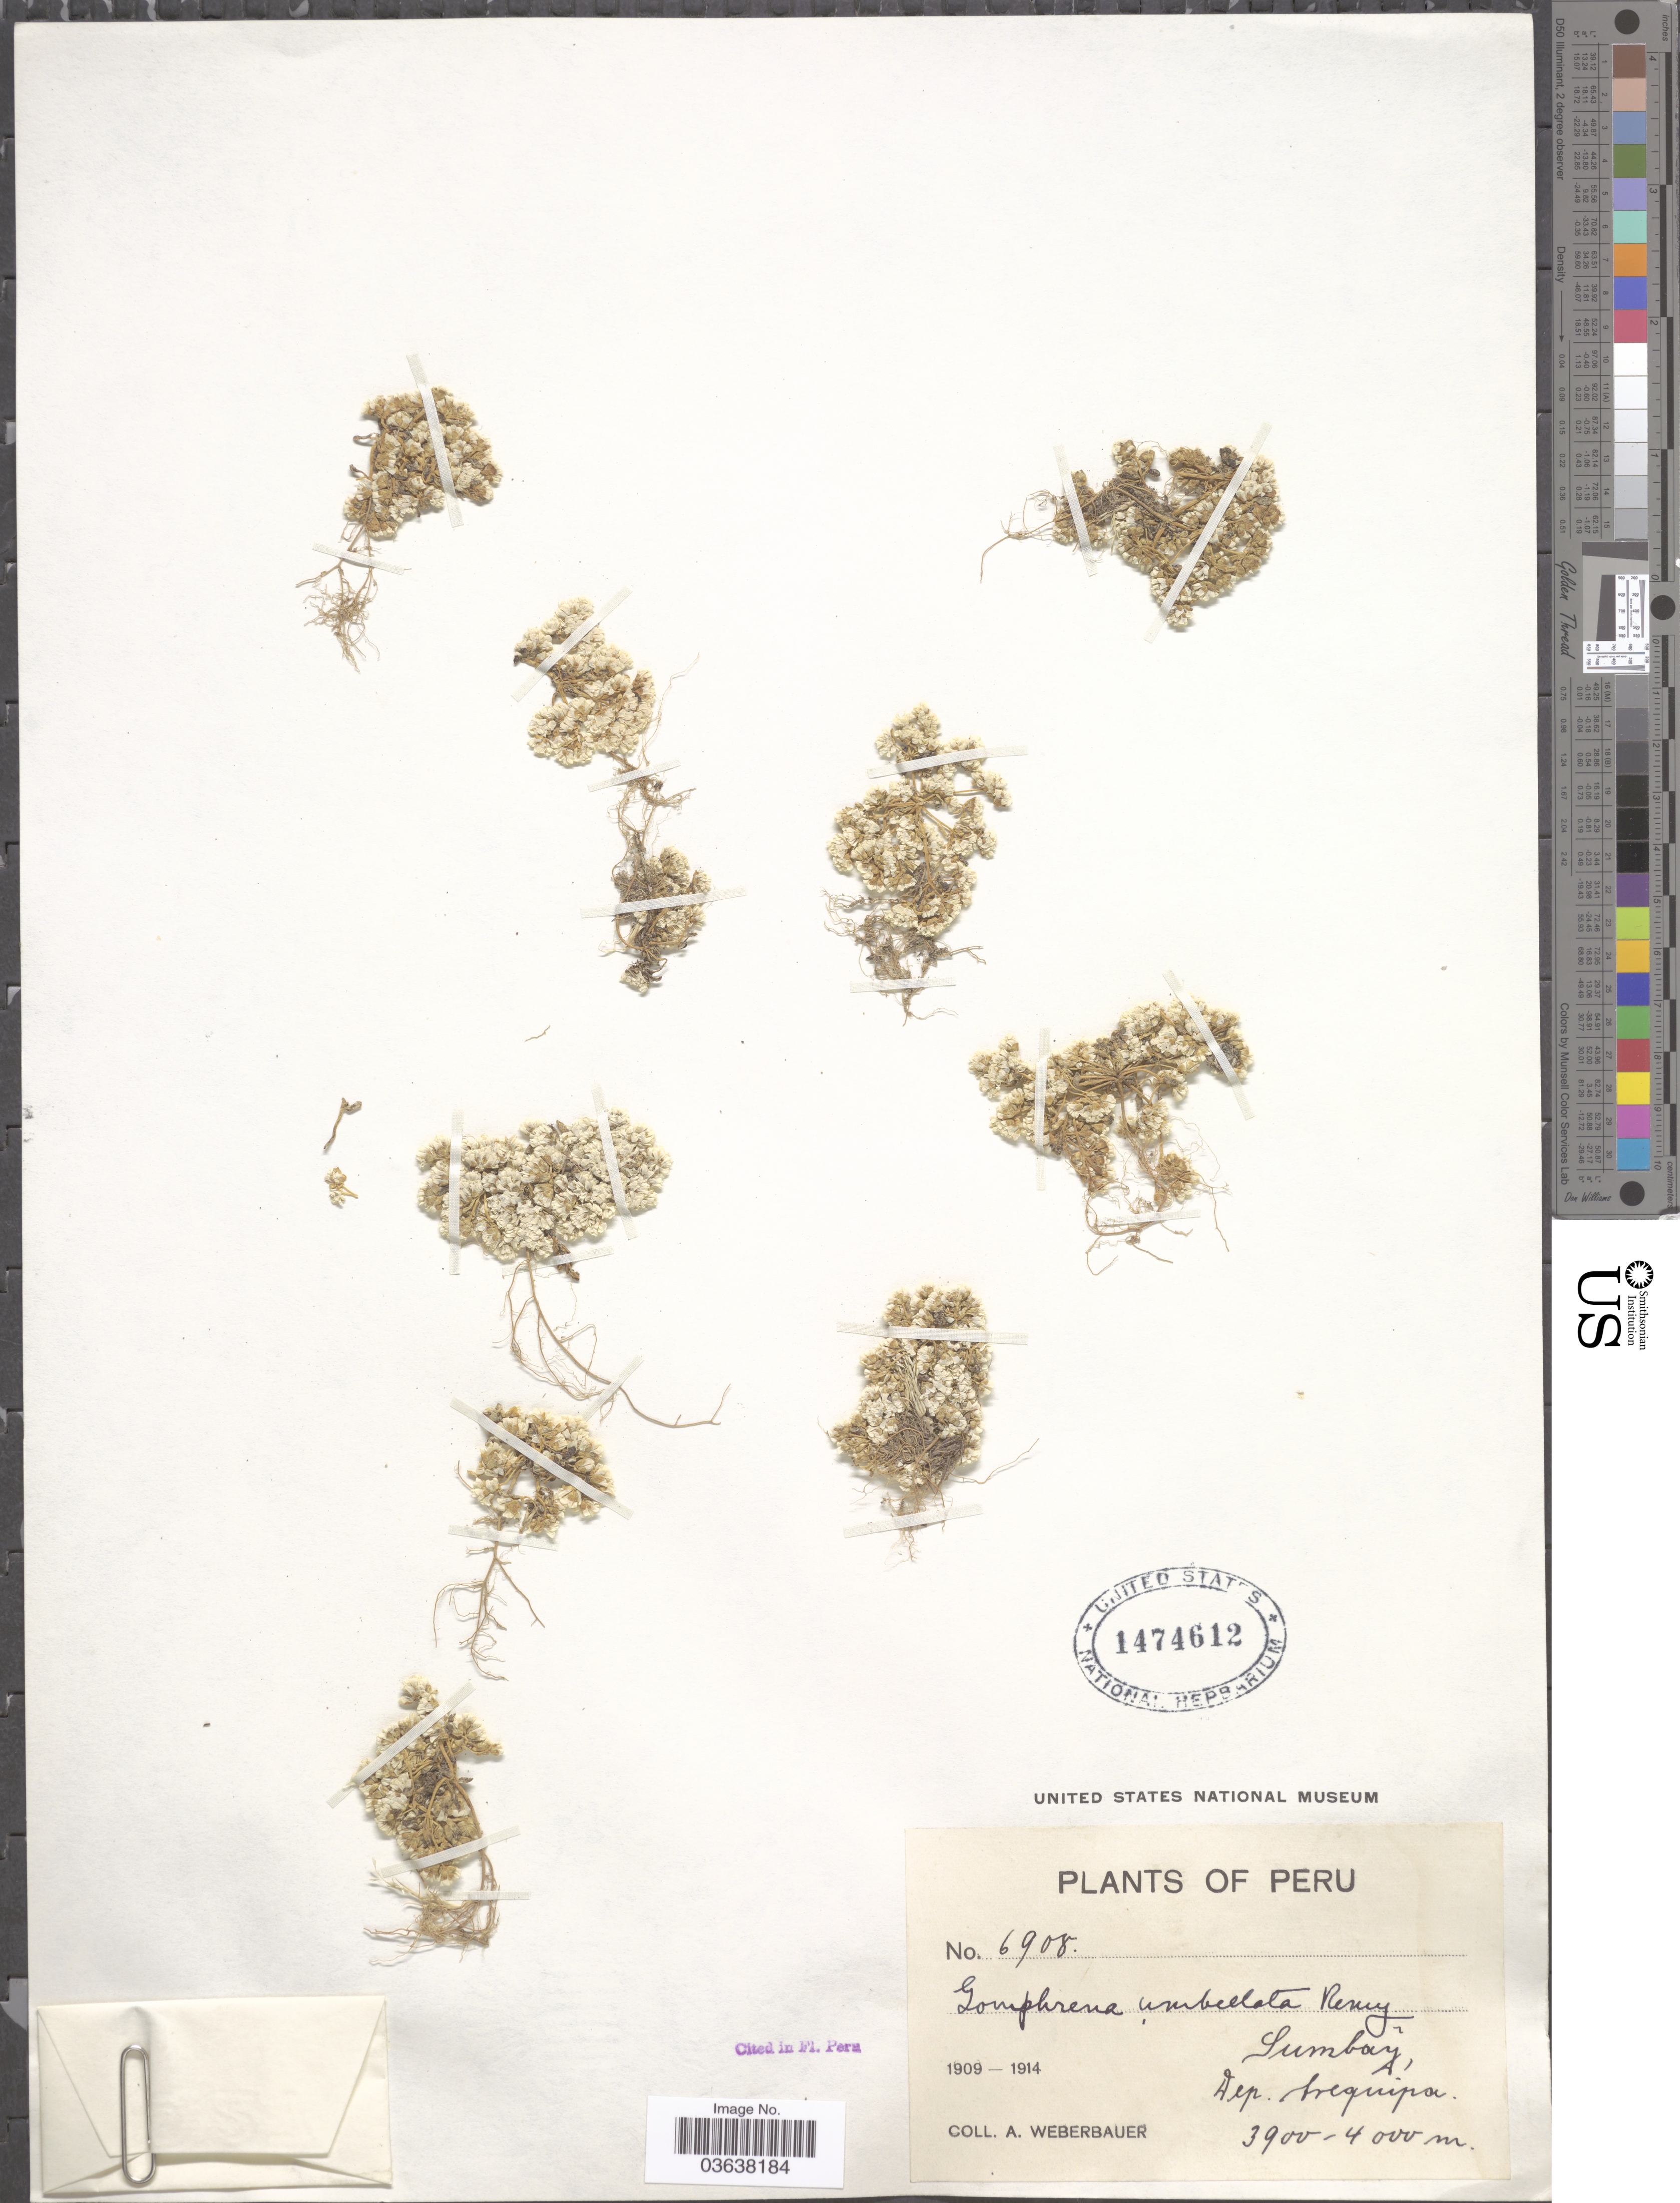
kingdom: Plantae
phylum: Tracheophyta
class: Magnoliopsida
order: Caryophyllales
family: Amaranthaceae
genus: Gomphrena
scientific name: Gomphrena umbellata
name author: Remy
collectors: A. Weberbauer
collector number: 6908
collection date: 1909/1914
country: Peru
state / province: Arequipa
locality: Sumbay, Dep. Arequipa.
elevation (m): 3900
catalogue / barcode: US 1474612